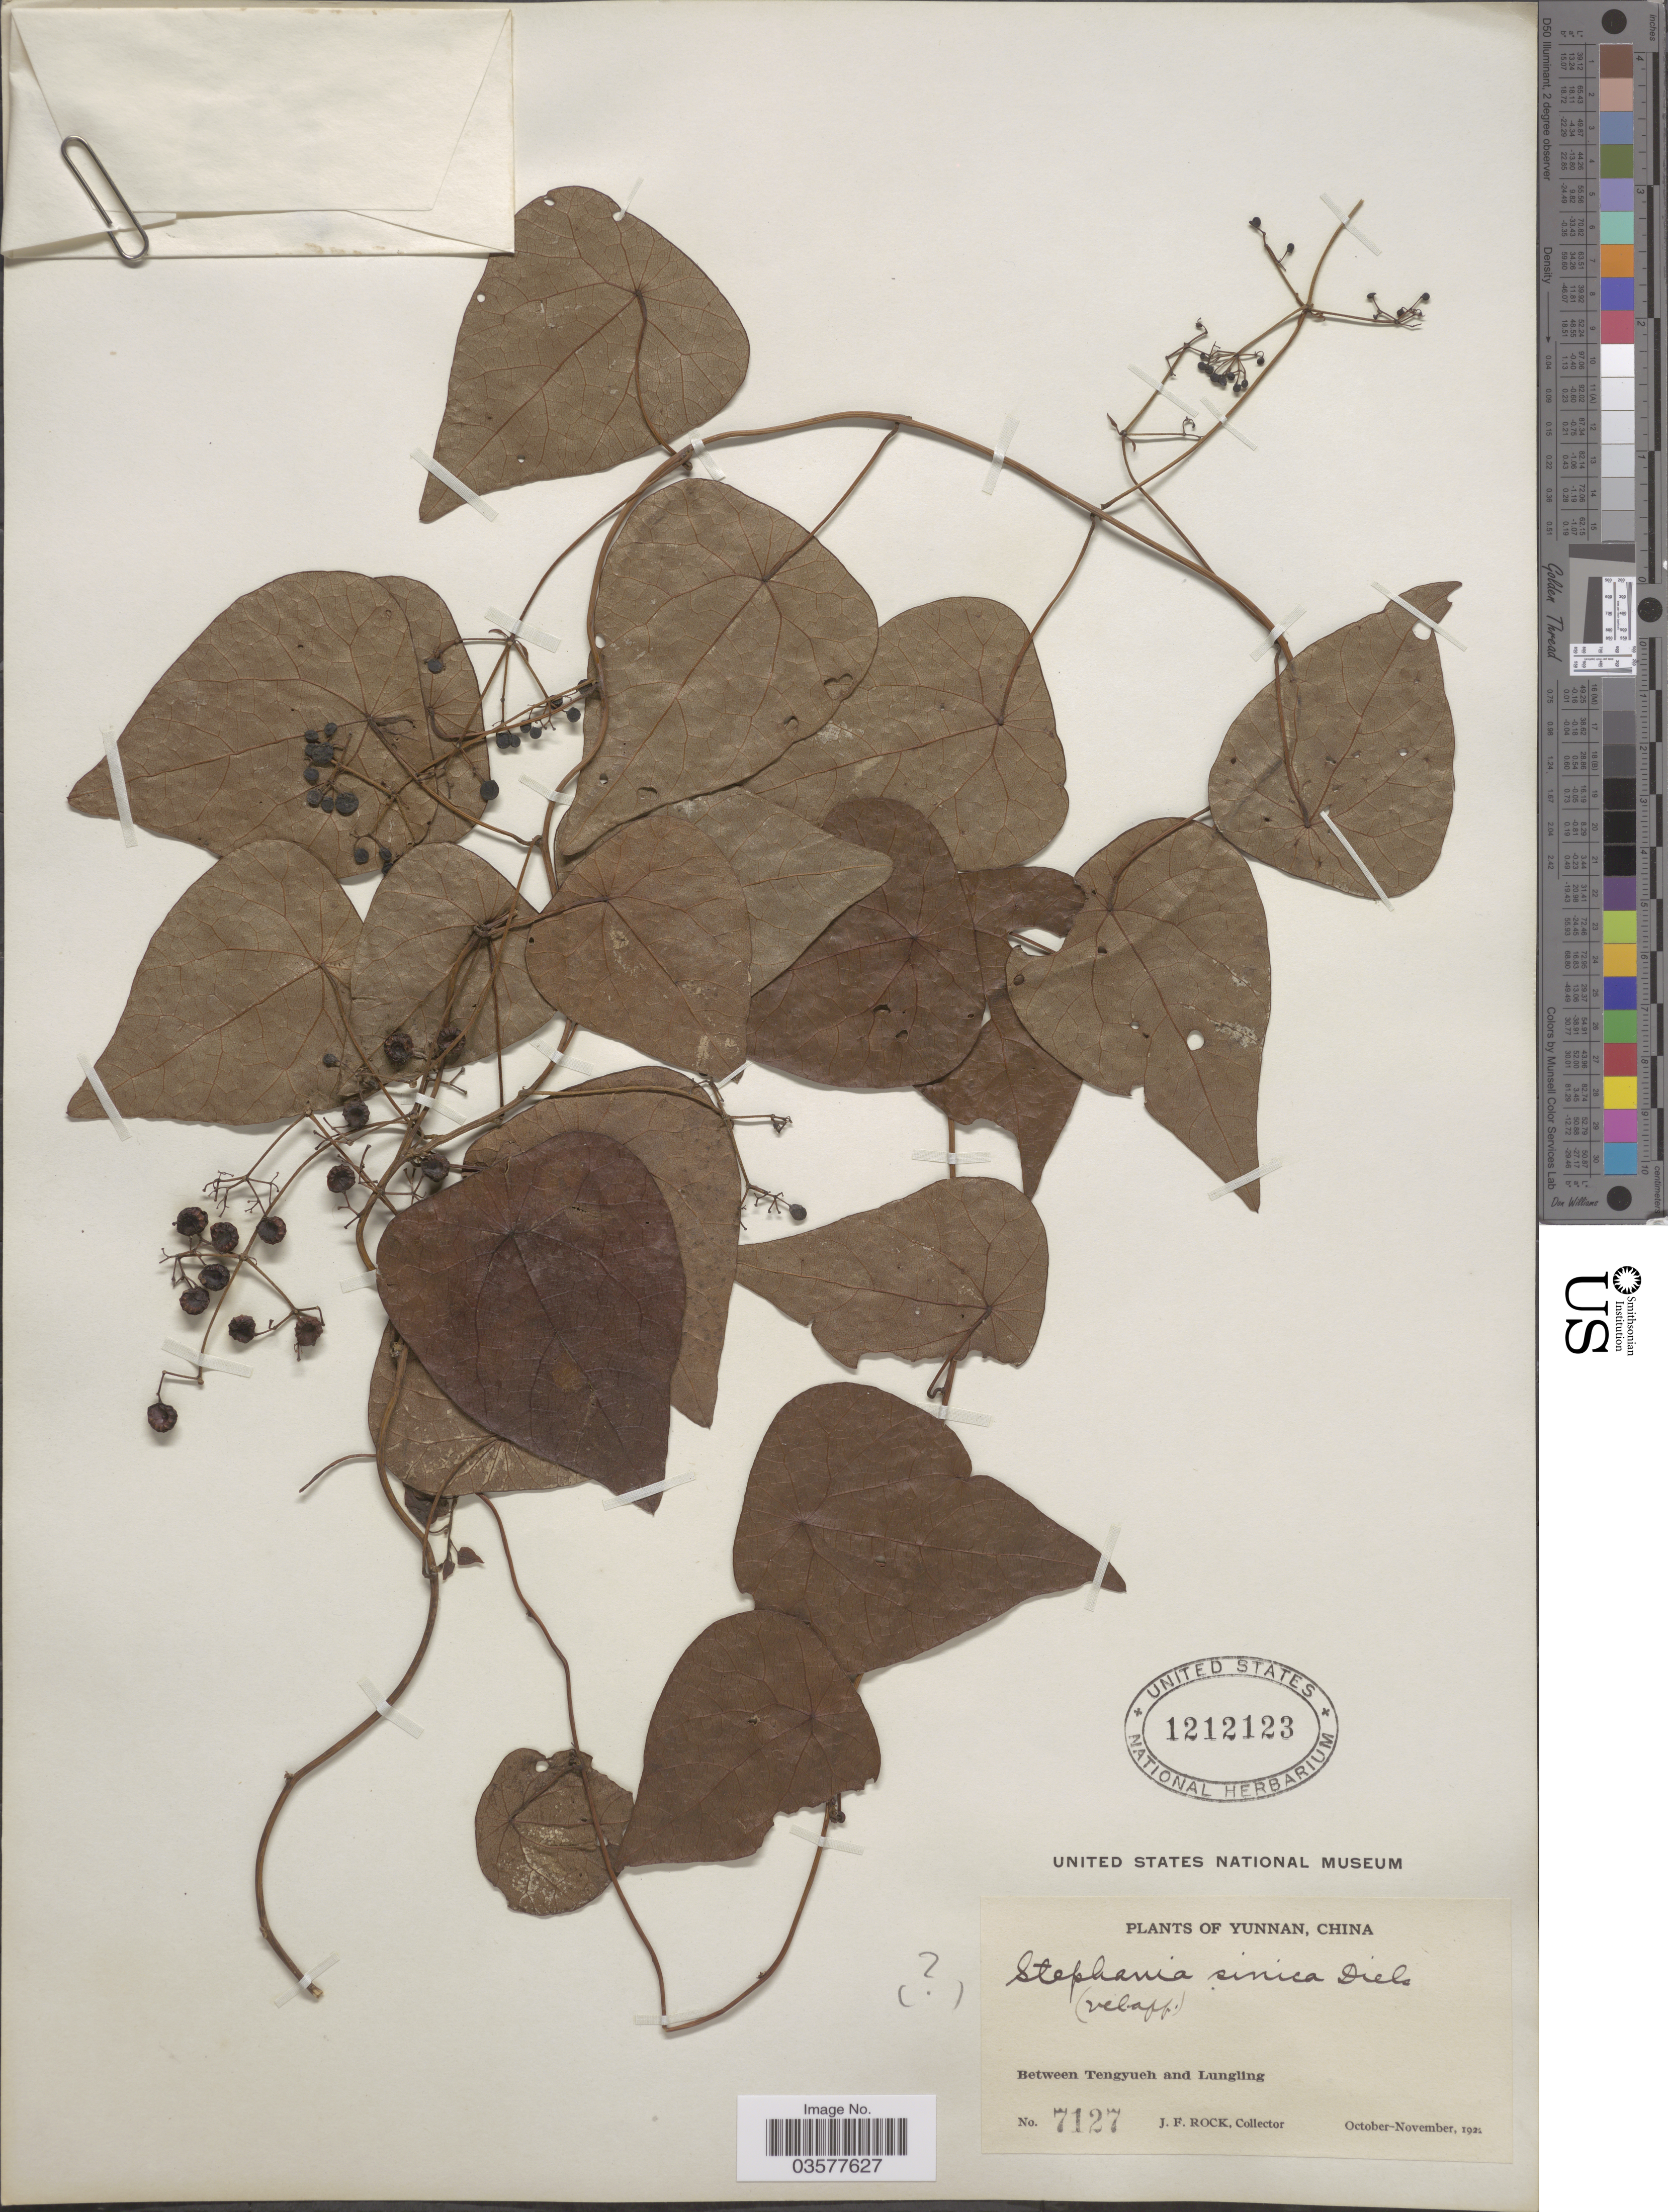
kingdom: Plantae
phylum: Tracheophyta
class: Magnoliopsida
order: Ranunculales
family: Menispermaceae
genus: Stephania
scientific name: Stephania sinica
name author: Diels in Engl.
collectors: J. Rock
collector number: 7127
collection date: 1922-10/1922-11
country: China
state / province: Yunnan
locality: Between Tengyueh and Lungling.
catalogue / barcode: US 1212123